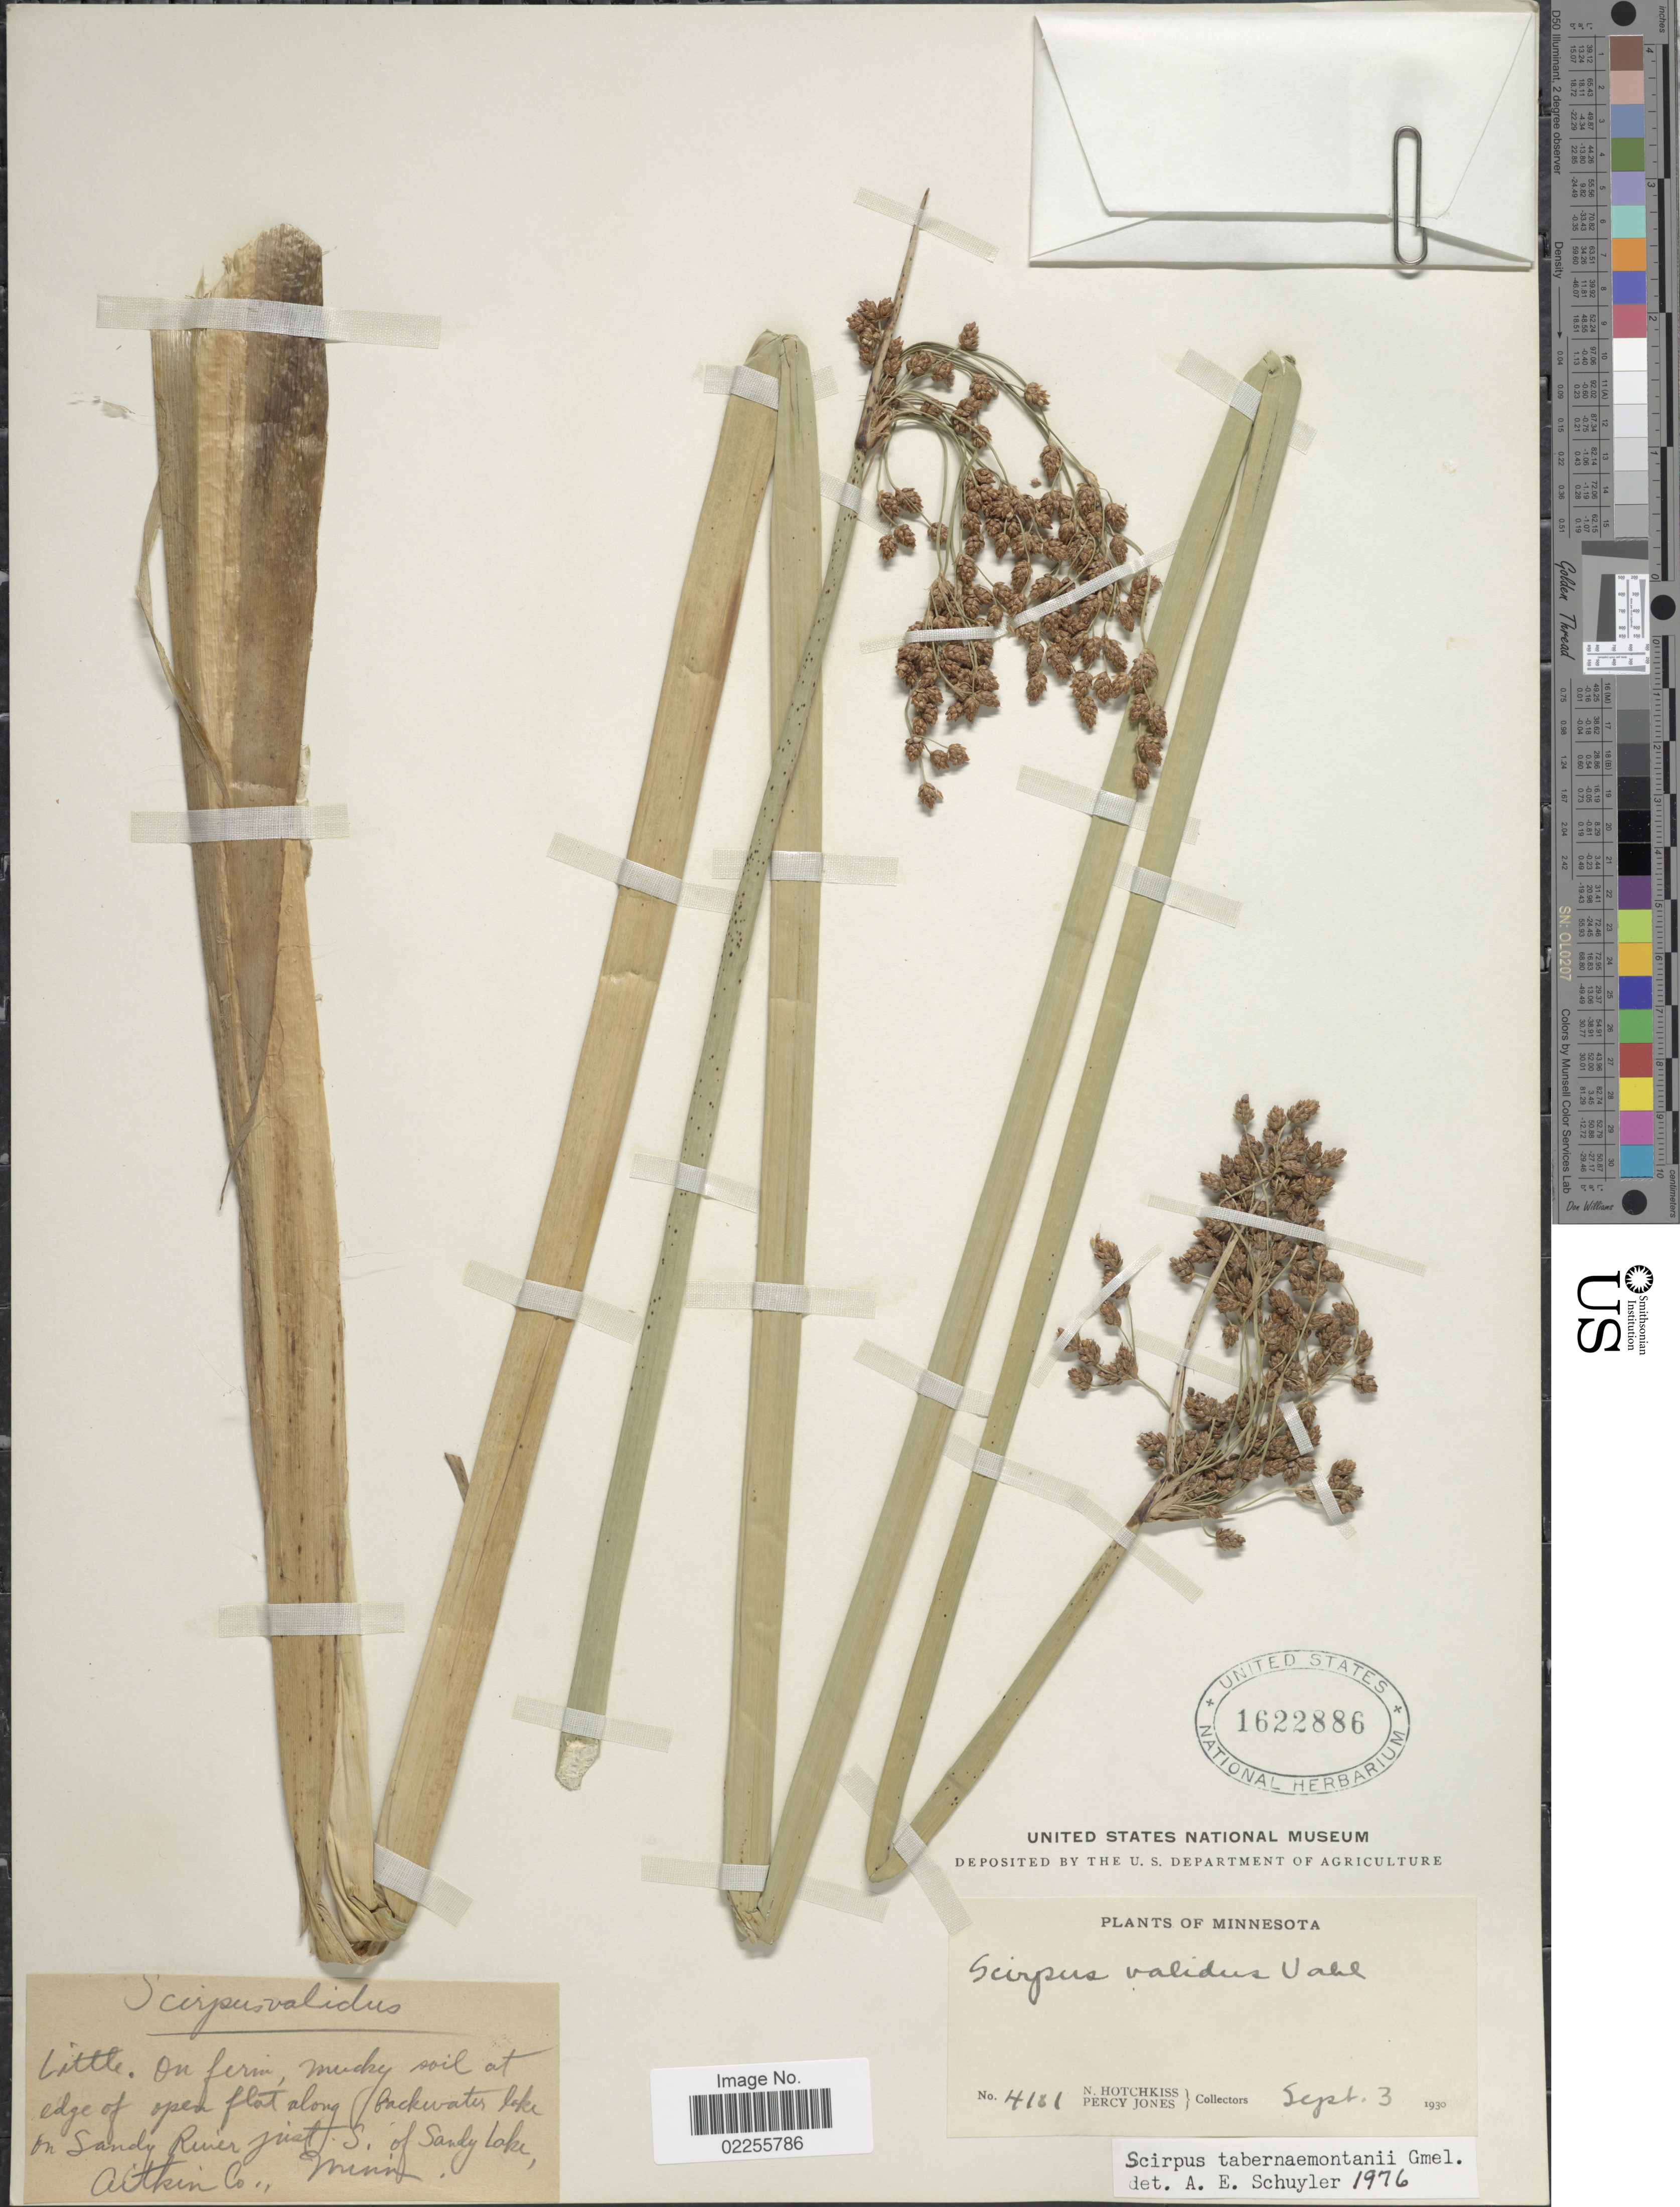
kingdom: Plantae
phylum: Tracheophyta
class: Liliopsida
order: Poales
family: Cyperaceae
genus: Schoenoplectus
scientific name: Schoenoplectus tabernaemontani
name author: (C.C. Gmel.) Palla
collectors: N. Hotchkiss & P. Jones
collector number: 4181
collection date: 1930-09-03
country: United States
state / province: Minnesota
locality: Edge of open flat along backwater lake on Sandy River just S. of Sandy Lake, Aitkin Co.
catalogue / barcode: US 1622886